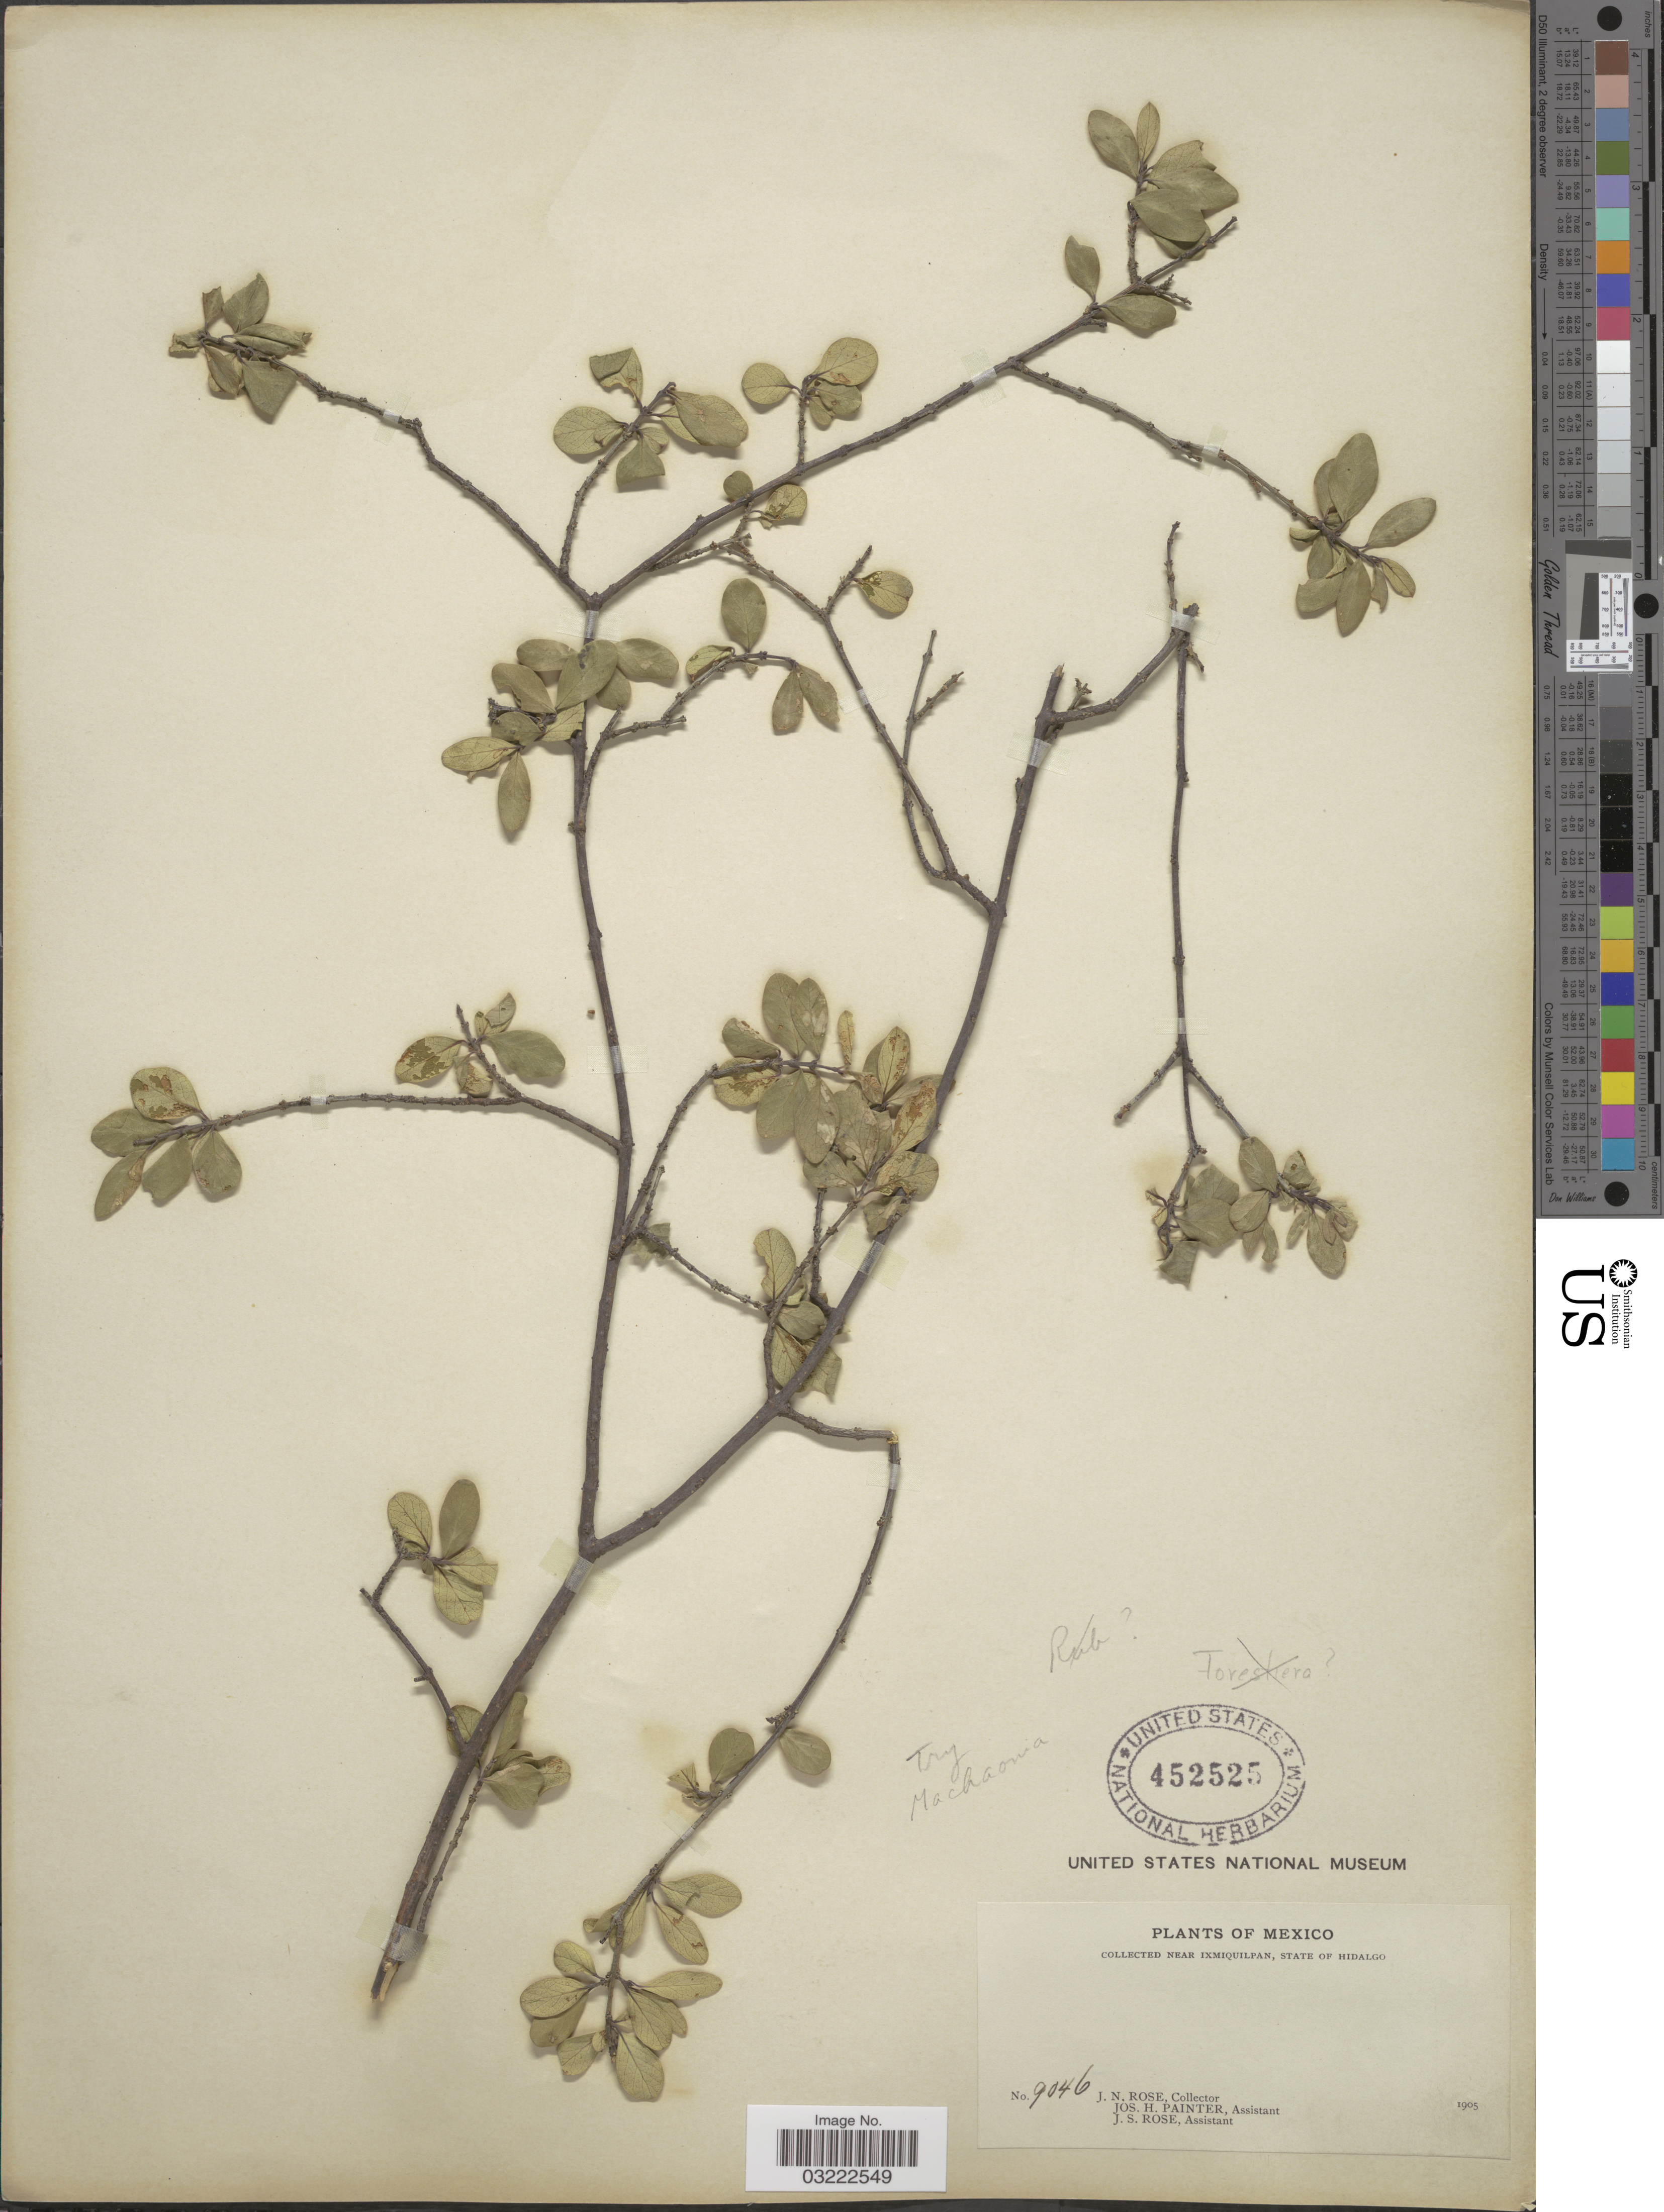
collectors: J. N. Rose, J. H. Painter & J. S. Rose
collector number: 9046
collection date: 1905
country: Mexico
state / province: Hidalgo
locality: Near Ixmiquilpan.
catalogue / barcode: US 452525